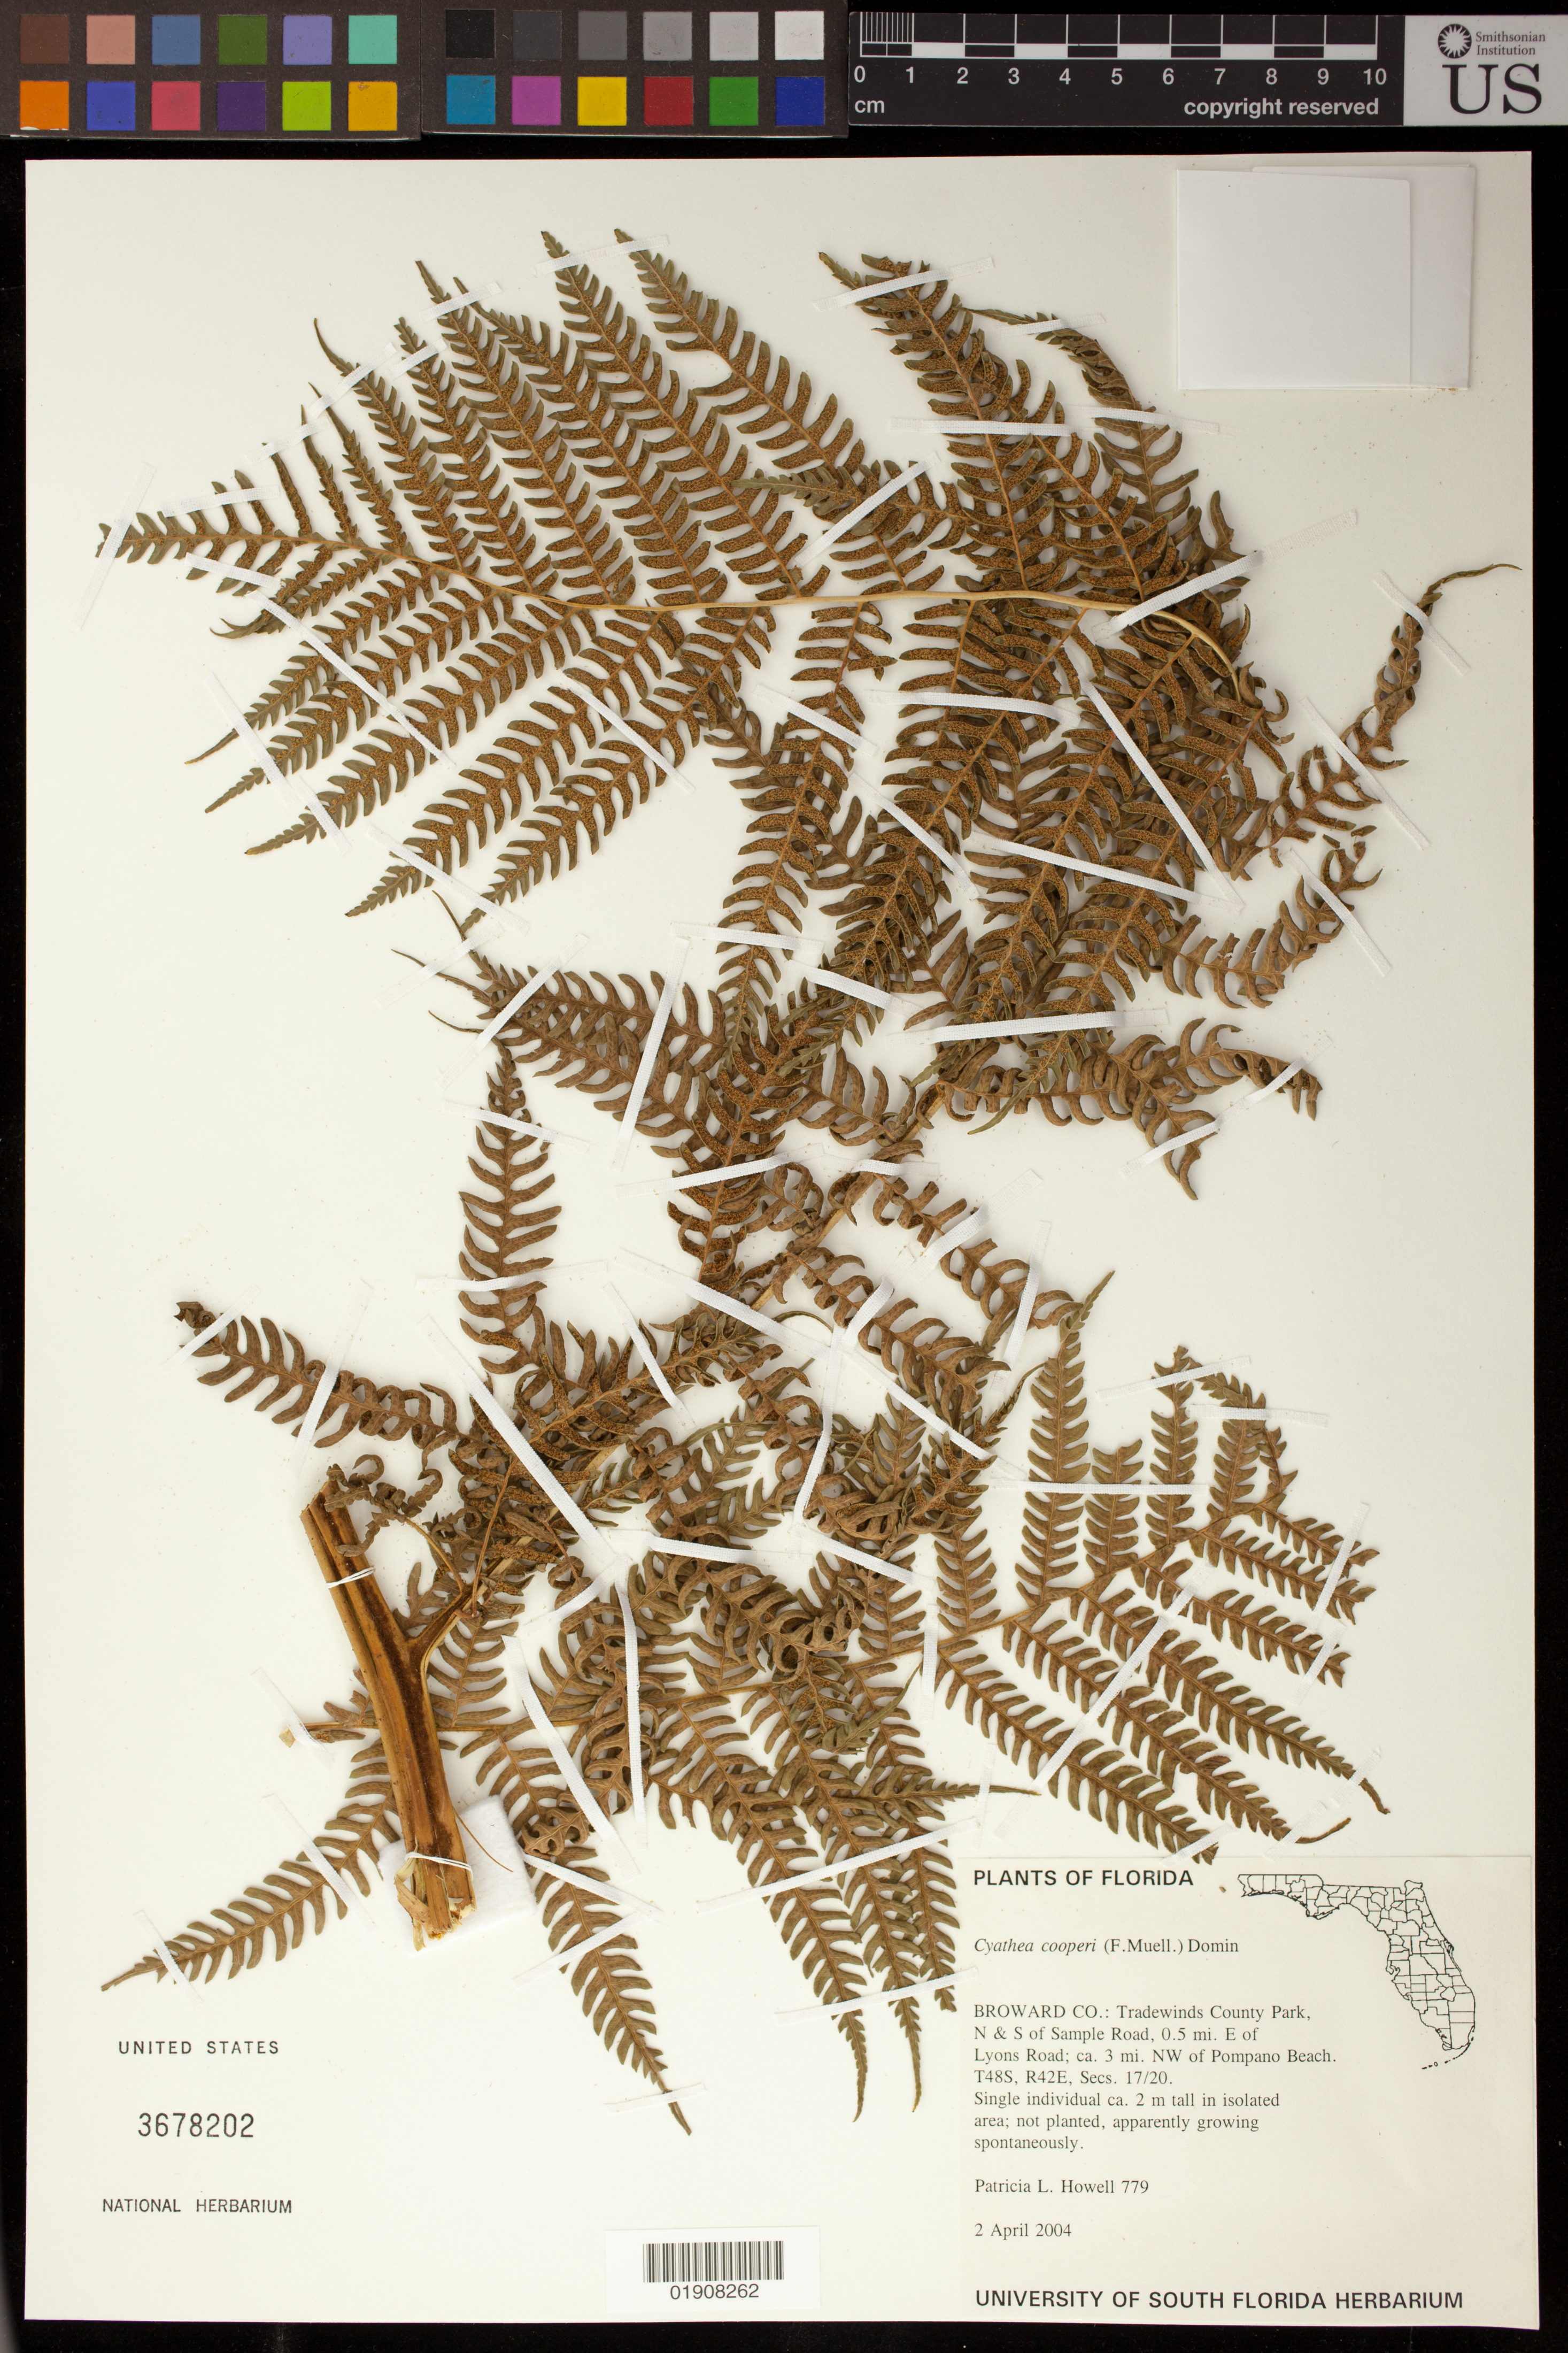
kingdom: Plantae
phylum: Tracheophyta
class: Polypodiopsida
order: Cyatheales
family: Cyatheaceae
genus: Cyathea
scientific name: Cyathea cooperi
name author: (F. Muell.) Domin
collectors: P. Howell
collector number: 779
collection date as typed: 2 April 2004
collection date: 2004-04-02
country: United States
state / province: Florida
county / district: Broward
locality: Tradewinds County Park, N & S of Sample Road, 0.5 mi. E of Lyons Road; ca. 3 mi. NW of Pompano Beach. T48S, R42E, Secs. 17/20.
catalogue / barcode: US 3678202